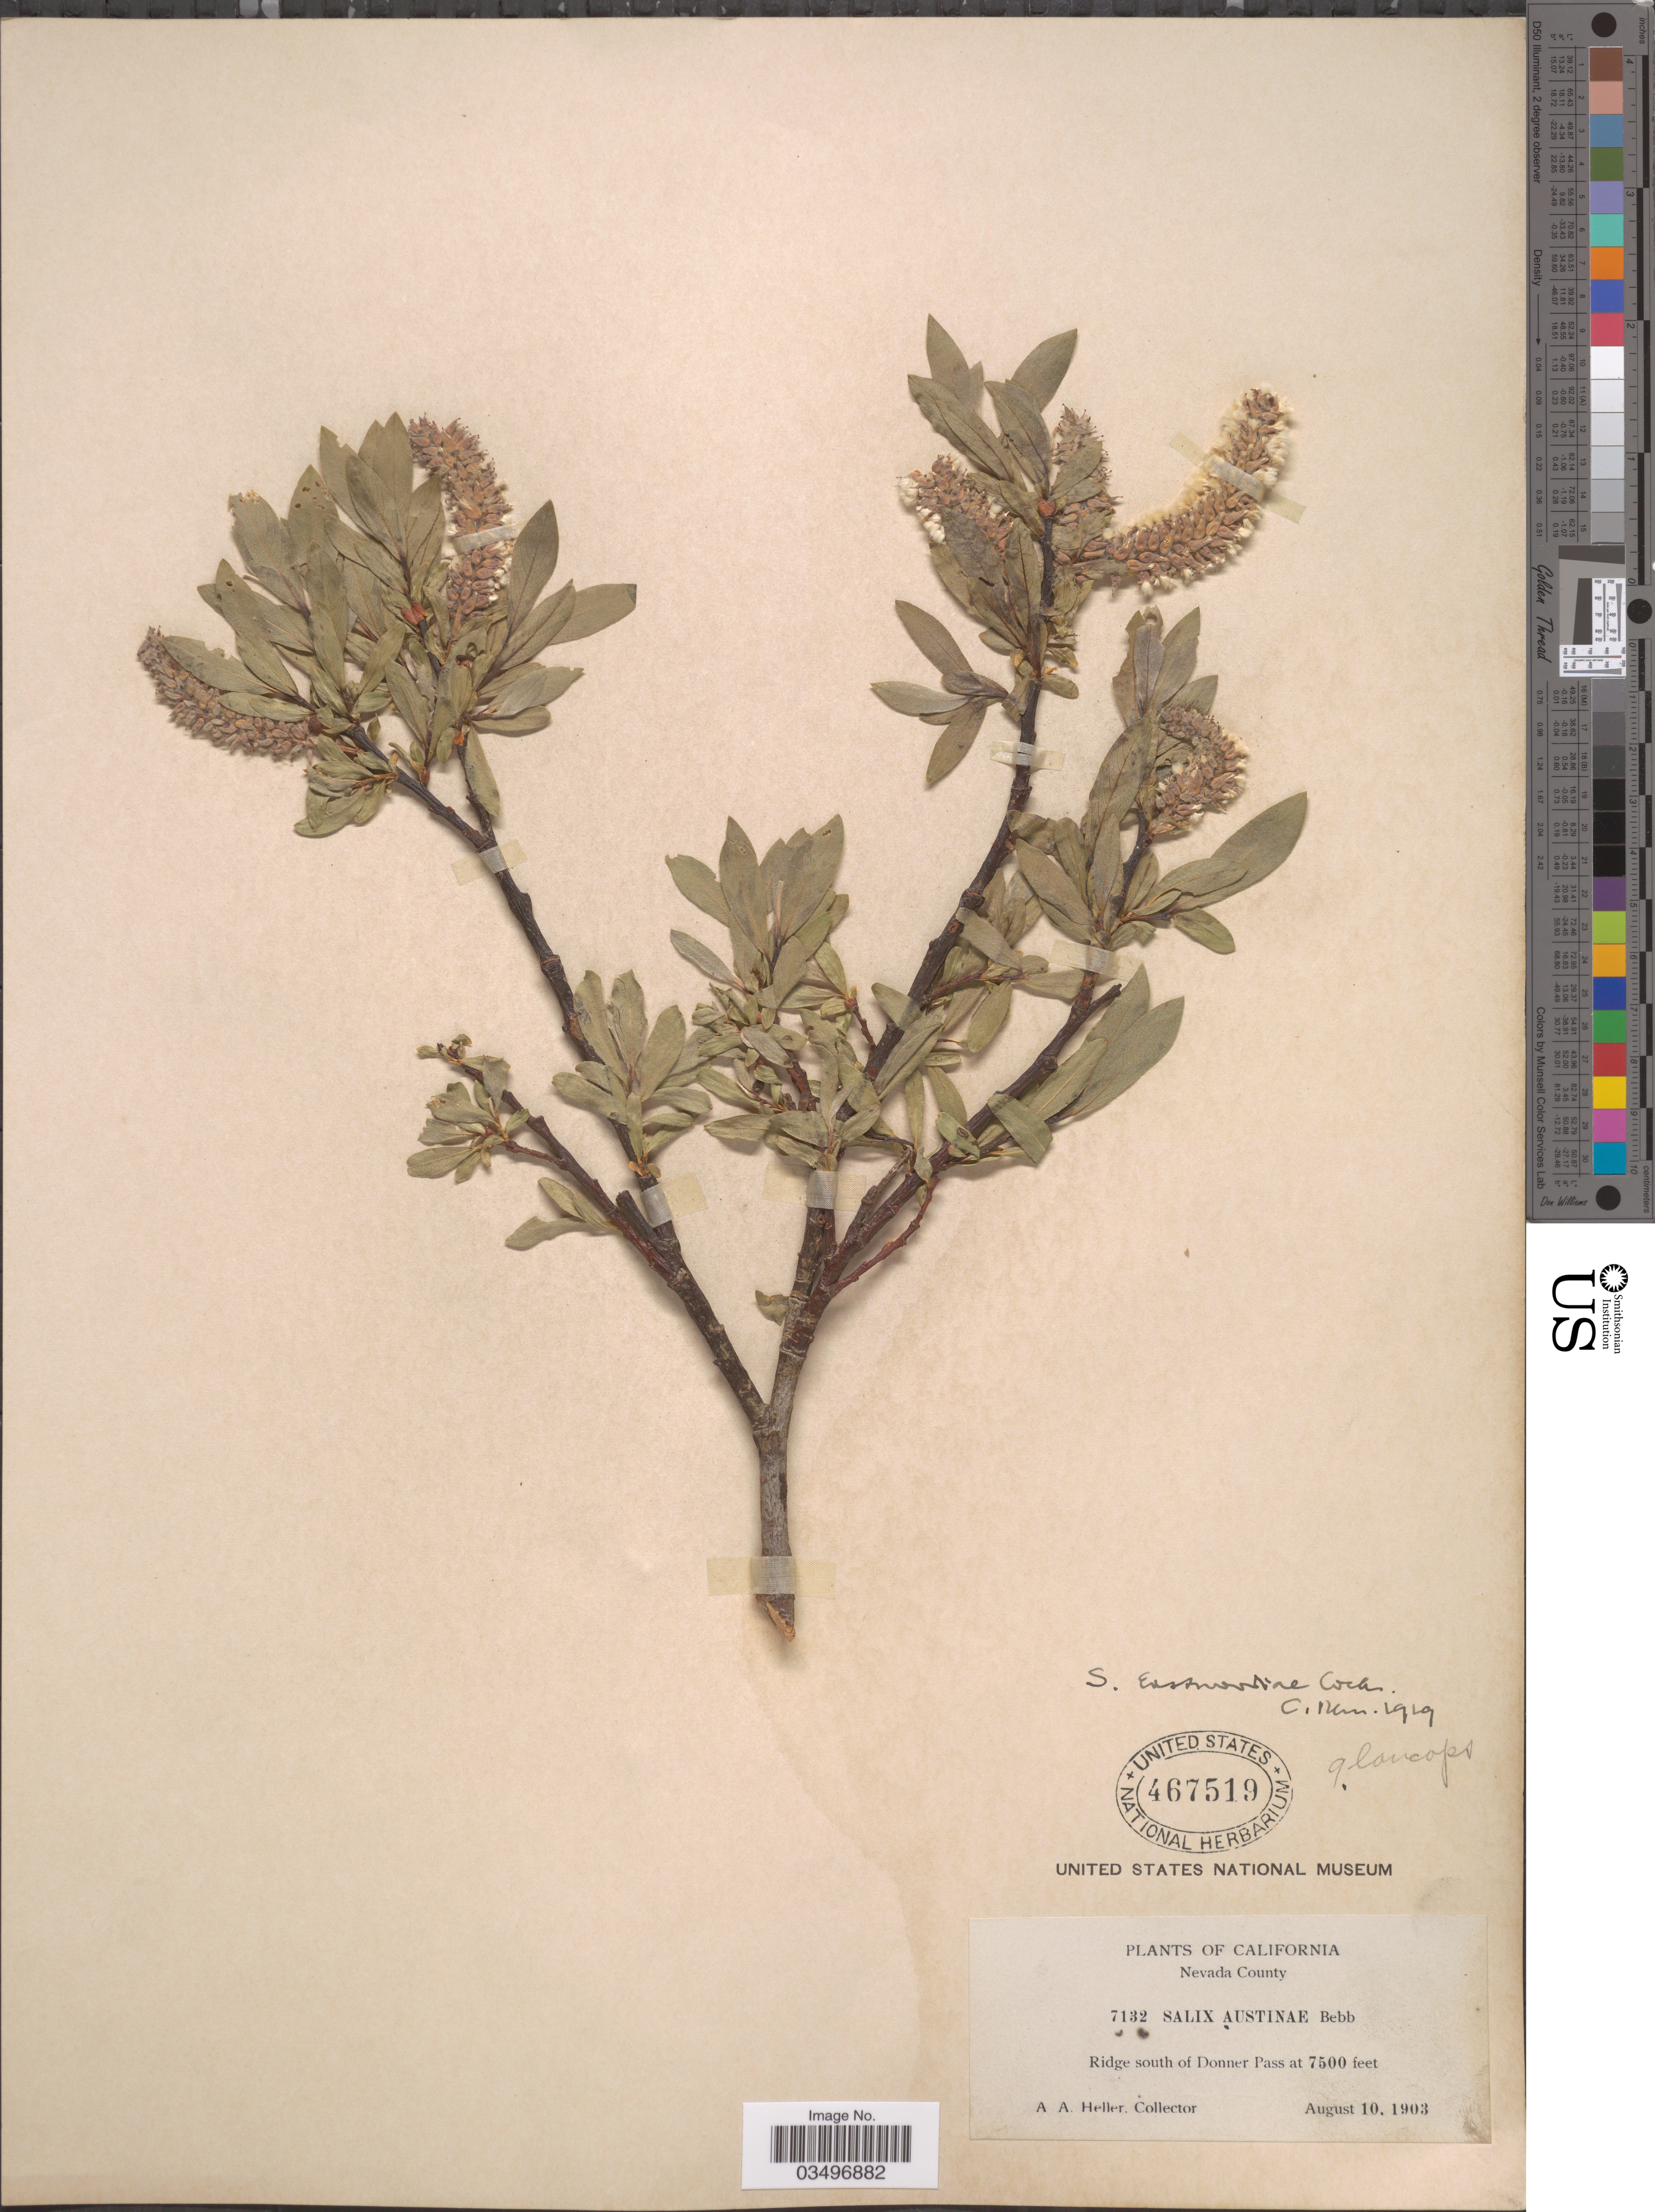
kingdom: Plantae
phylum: Tracheophyta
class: Magnoliopsida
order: Malpighiales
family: Salicaceae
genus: Salix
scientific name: Salix eastwoodiae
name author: Cockerell ex A. Heller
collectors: A. A. Heller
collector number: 7132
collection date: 1903-08-10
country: United States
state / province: California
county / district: Nevada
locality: Nevada County. Ridge south of Donner Pass.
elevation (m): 2286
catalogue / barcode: US 467519